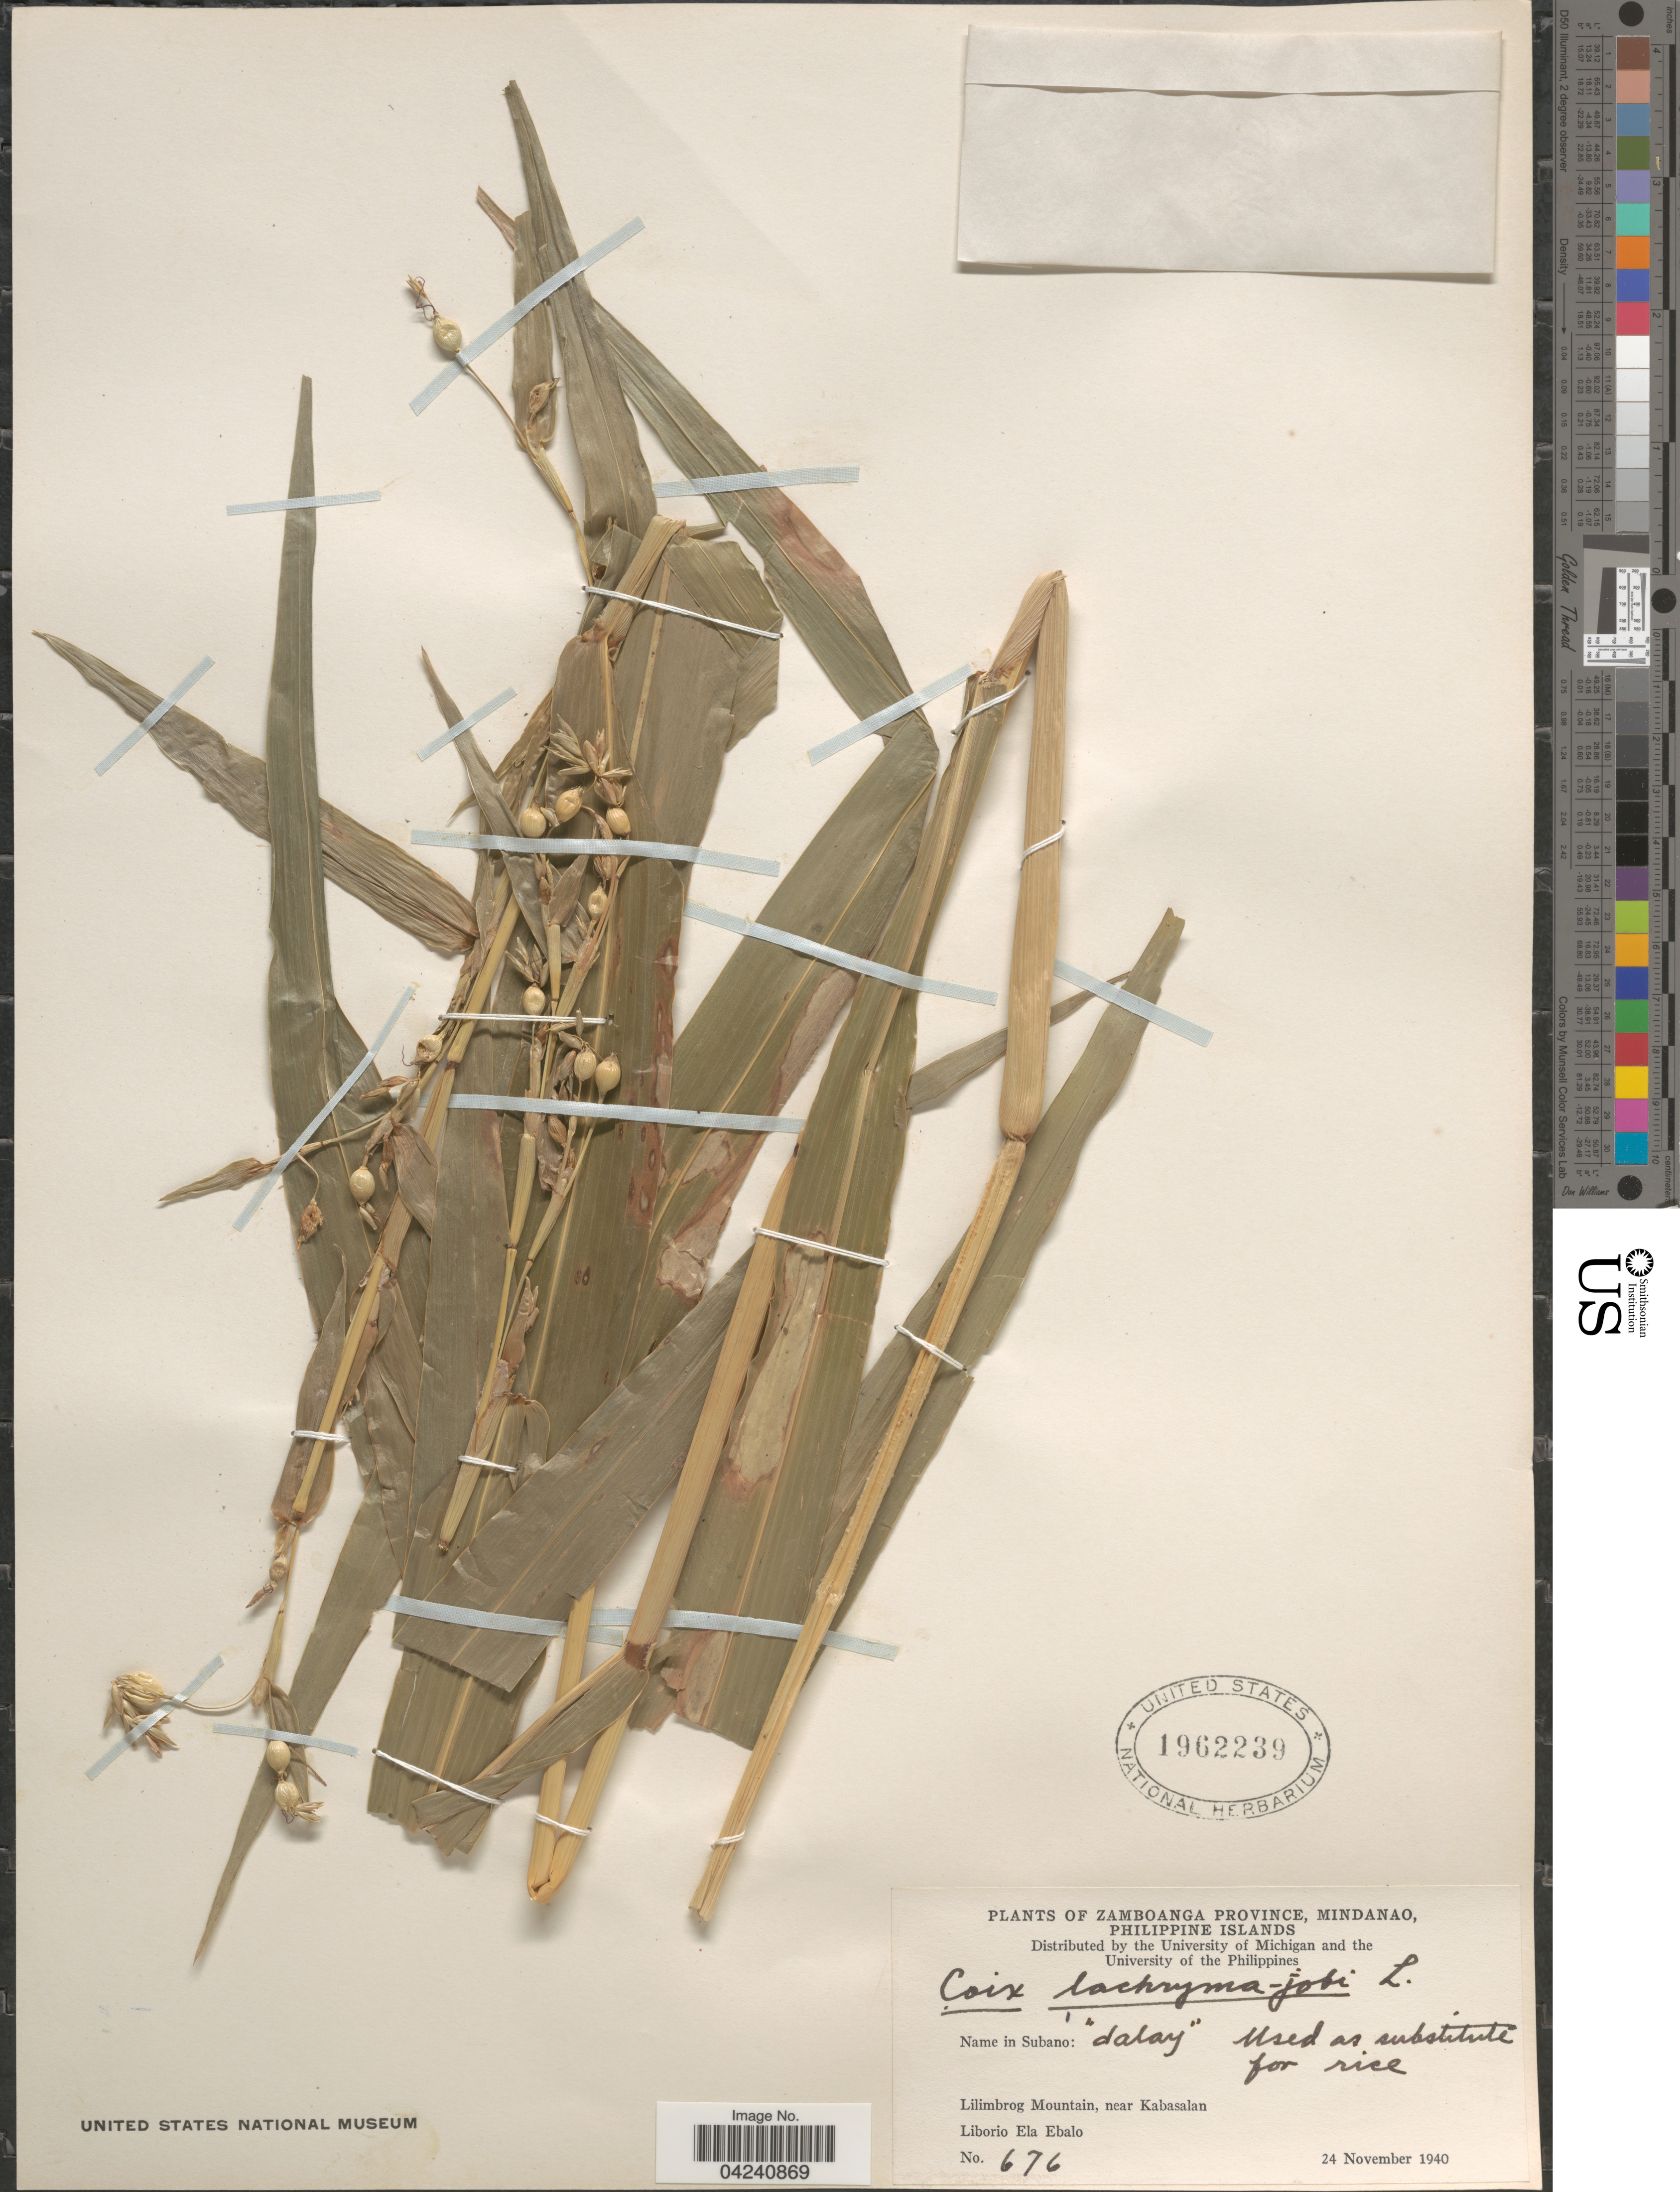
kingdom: Plantae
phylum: Tracheophyta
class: Liliopsida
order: Poales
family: Poaceae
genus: Coix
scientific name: Coix lacryma-jobi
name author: L.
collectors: L. Ebalo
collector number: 676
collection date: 1940-11-24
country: Philippines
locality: Zamboanga Province, Mindanao, Philippine Islands. Lilimbrog Mountain, near Kabasalan.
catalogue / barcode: US 1962239